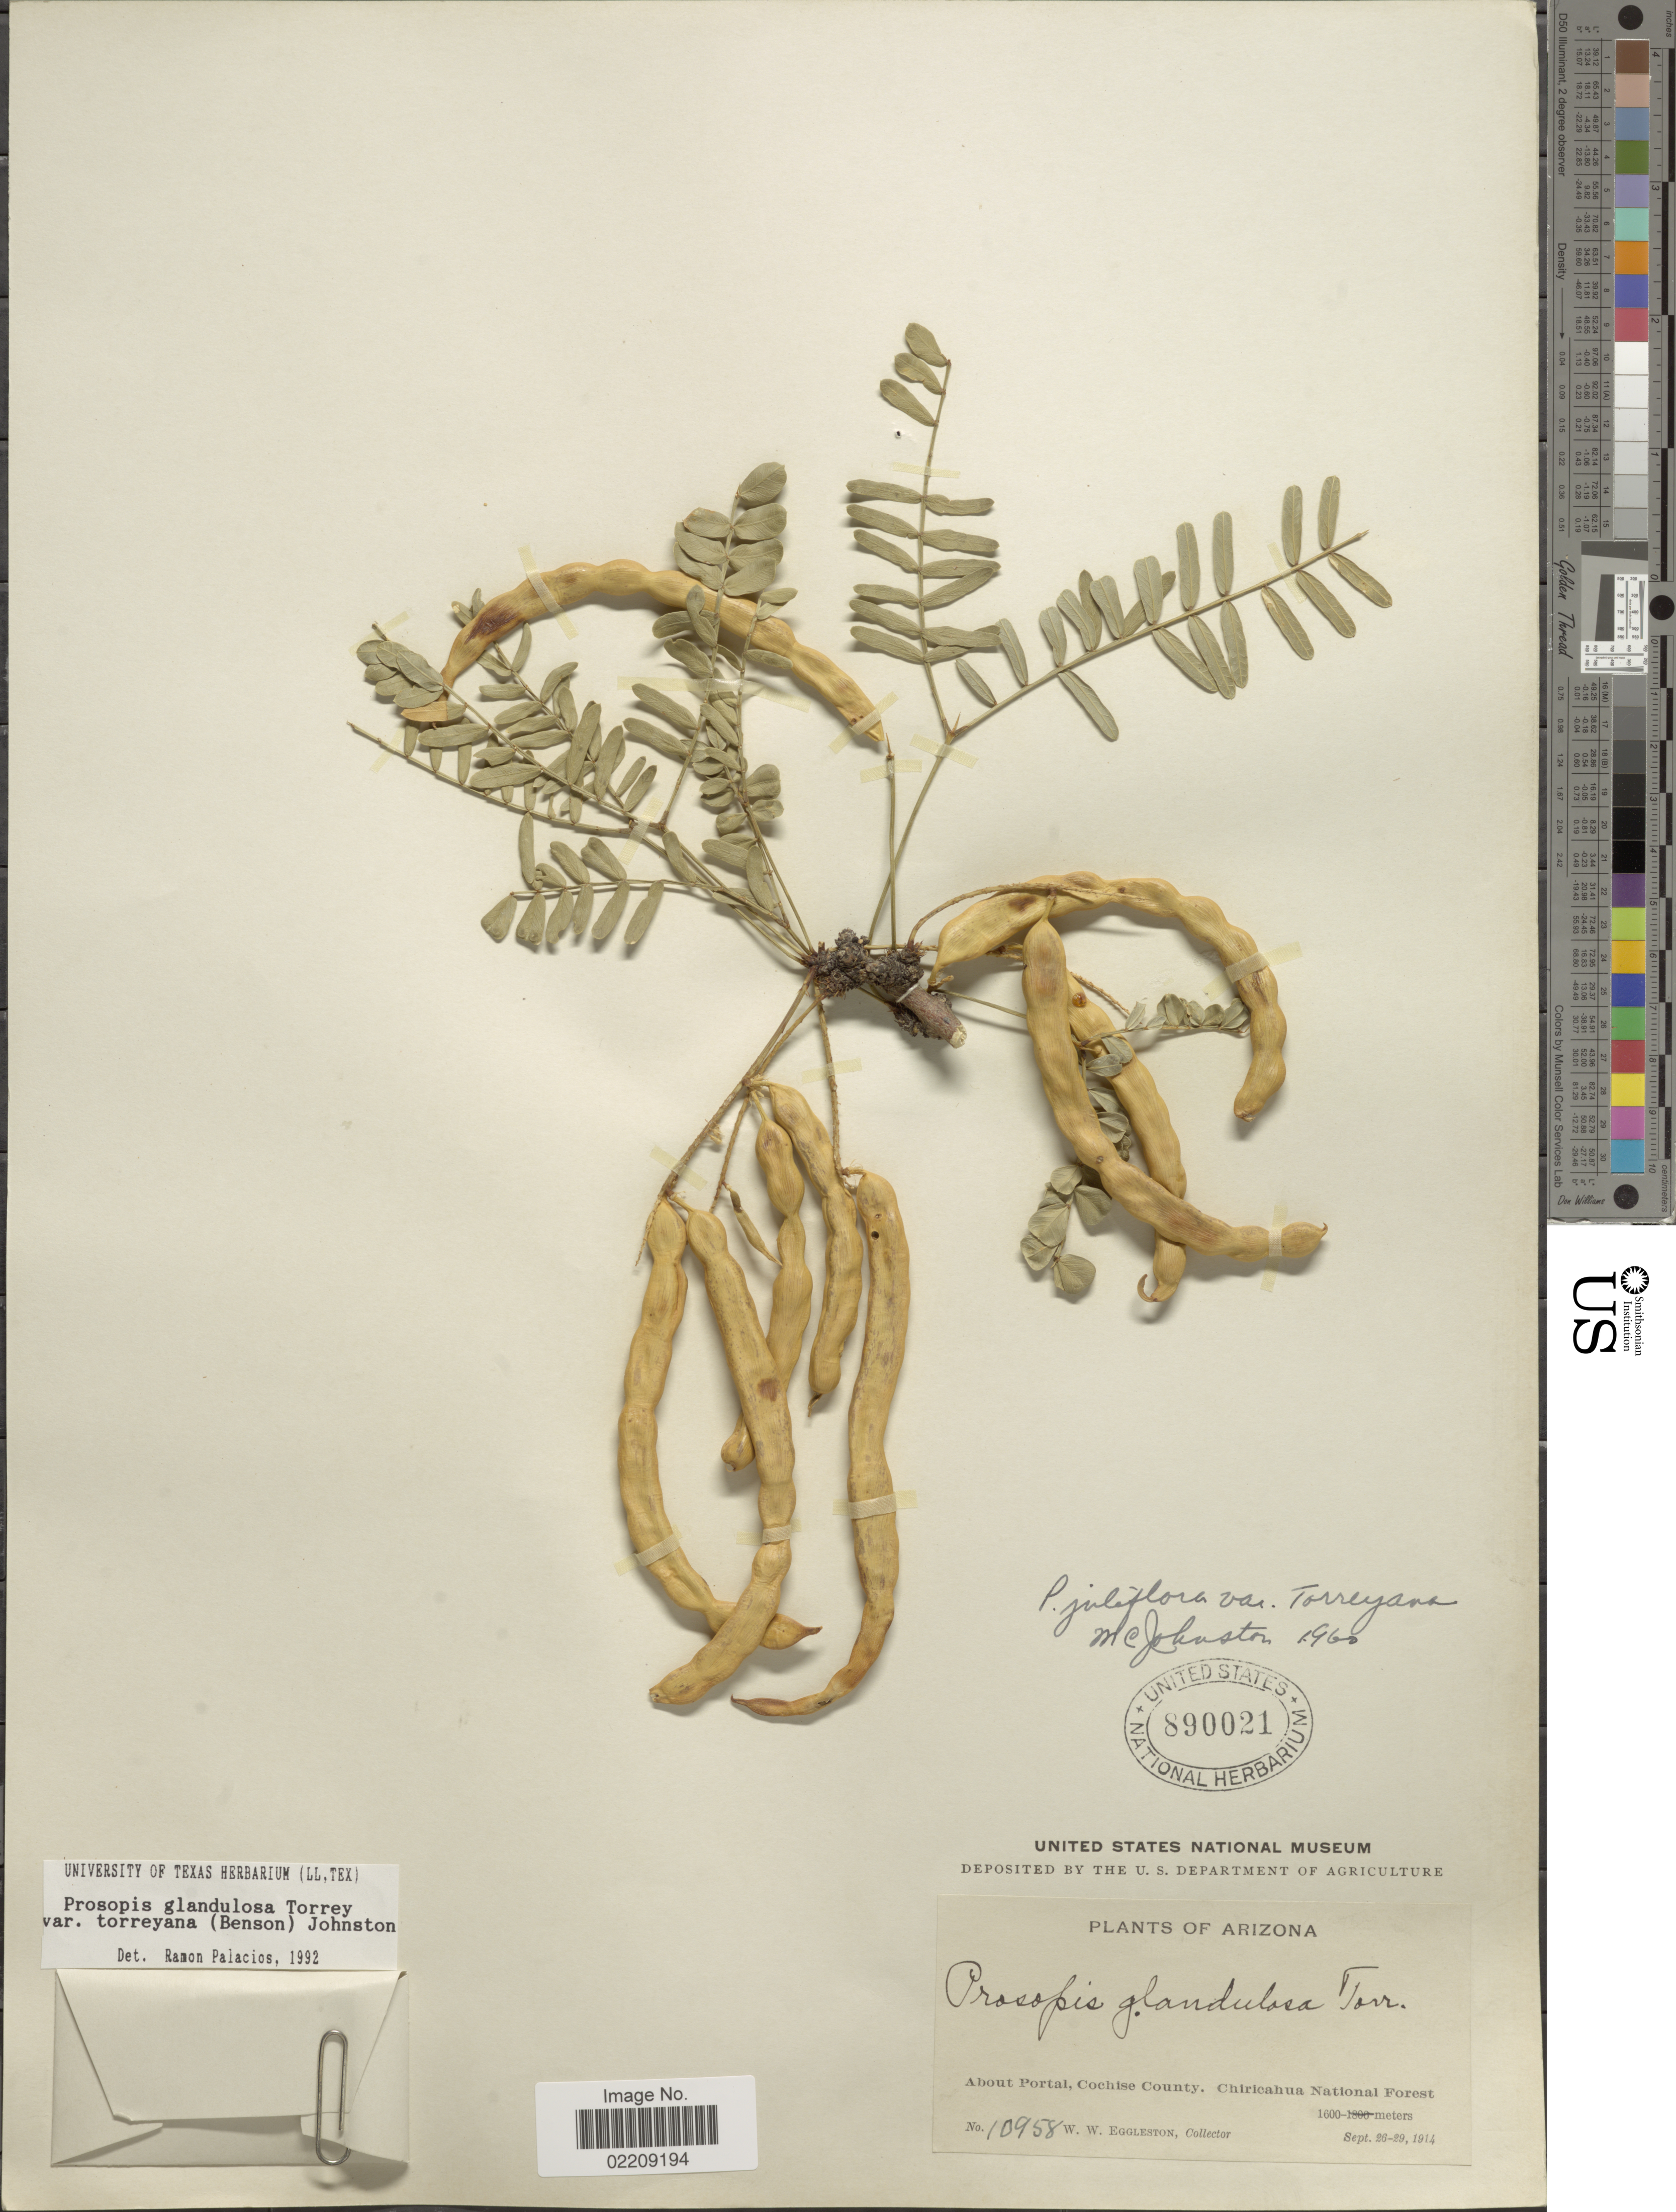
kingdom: Plantae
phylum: Tracheophyta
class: Magnoliopsida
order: Fabales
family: Fabaceae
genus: Neltuma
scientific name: Neltuma glandulosa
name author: (Torr.) Britton & Rose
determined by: Strong, Mark T., (BOT), Smithsonian Institution - National Museum of Natural History (UNITED STATES)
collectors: W. W. Eggleston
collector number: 10958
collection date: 1914-09-26/1914-09-29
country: United States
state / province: Arizona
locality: About Portal, Cochise County, Chiricahua National Forest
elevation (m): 1600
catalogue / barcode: US 890021